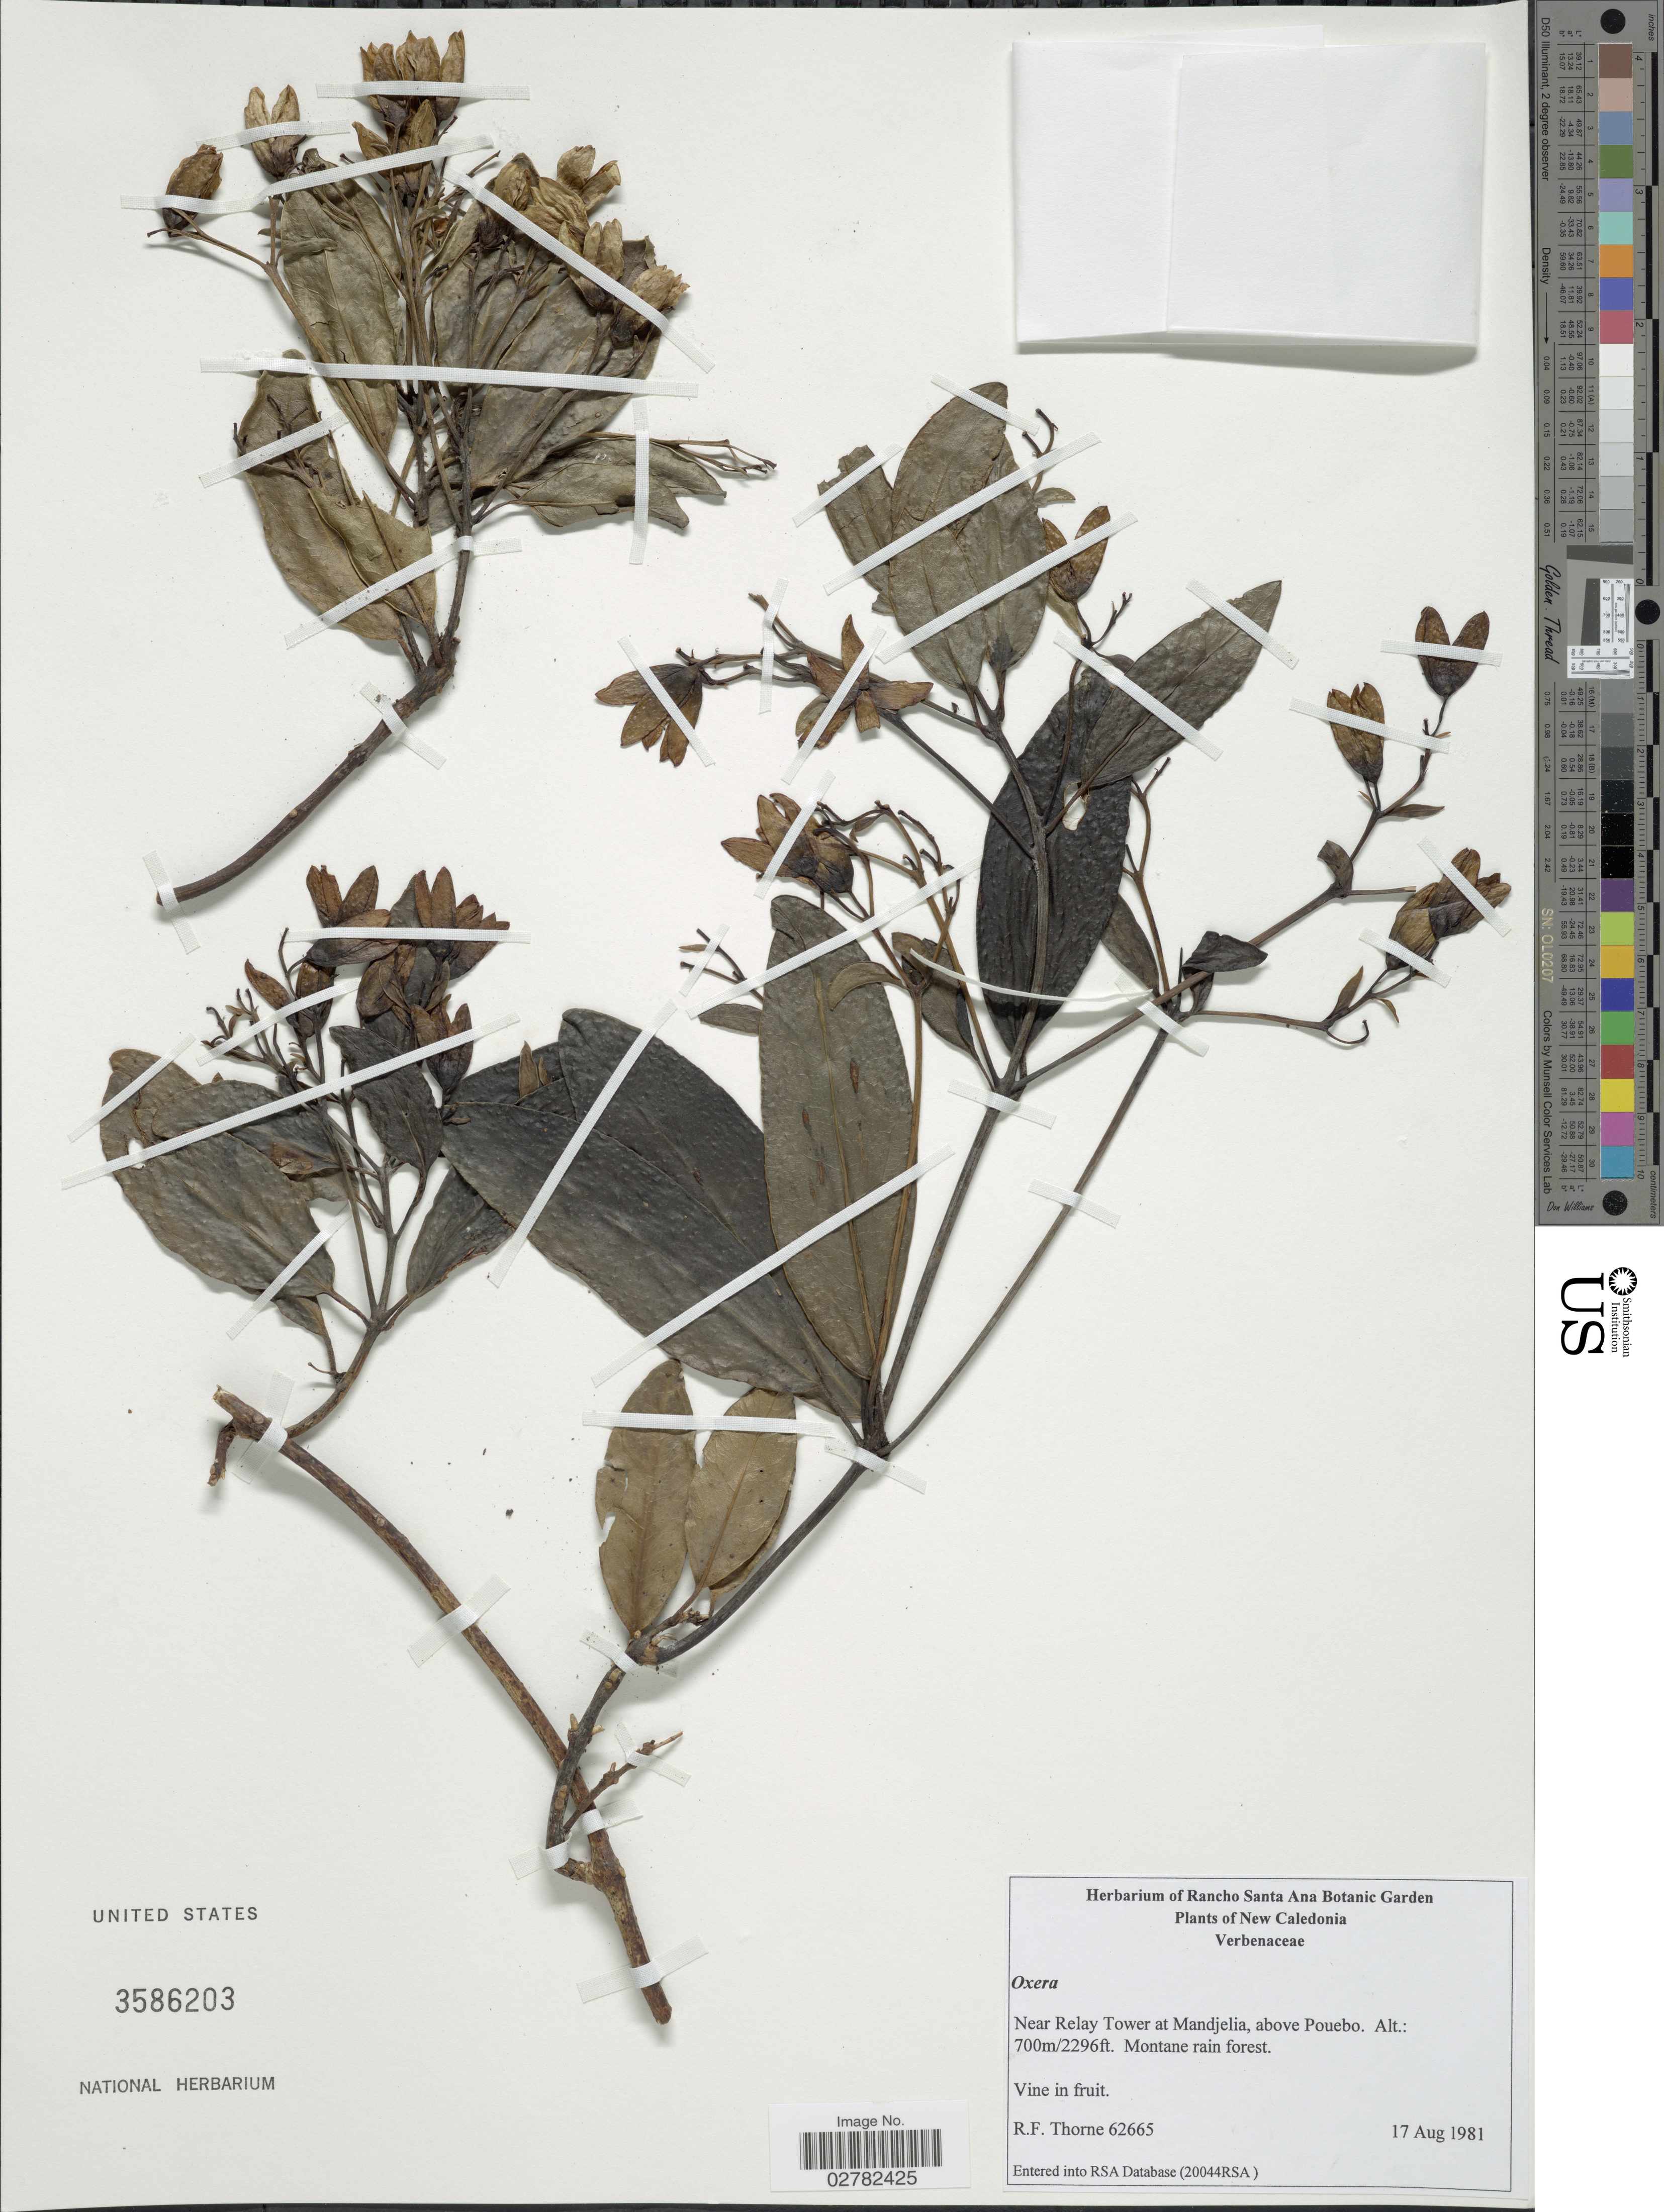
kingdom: Plantae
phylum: Tracheophyta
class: Magnoliopsida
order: Lamiales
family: Lamiaceae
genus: Oxera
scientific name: Oxera sp.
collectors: R. F. Thorne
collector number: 62665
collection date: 1981-08-17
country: New Caledonia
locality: Near Relay Tower at Mandelia, above Pouebo.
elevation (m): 700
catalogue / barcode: US 3586203